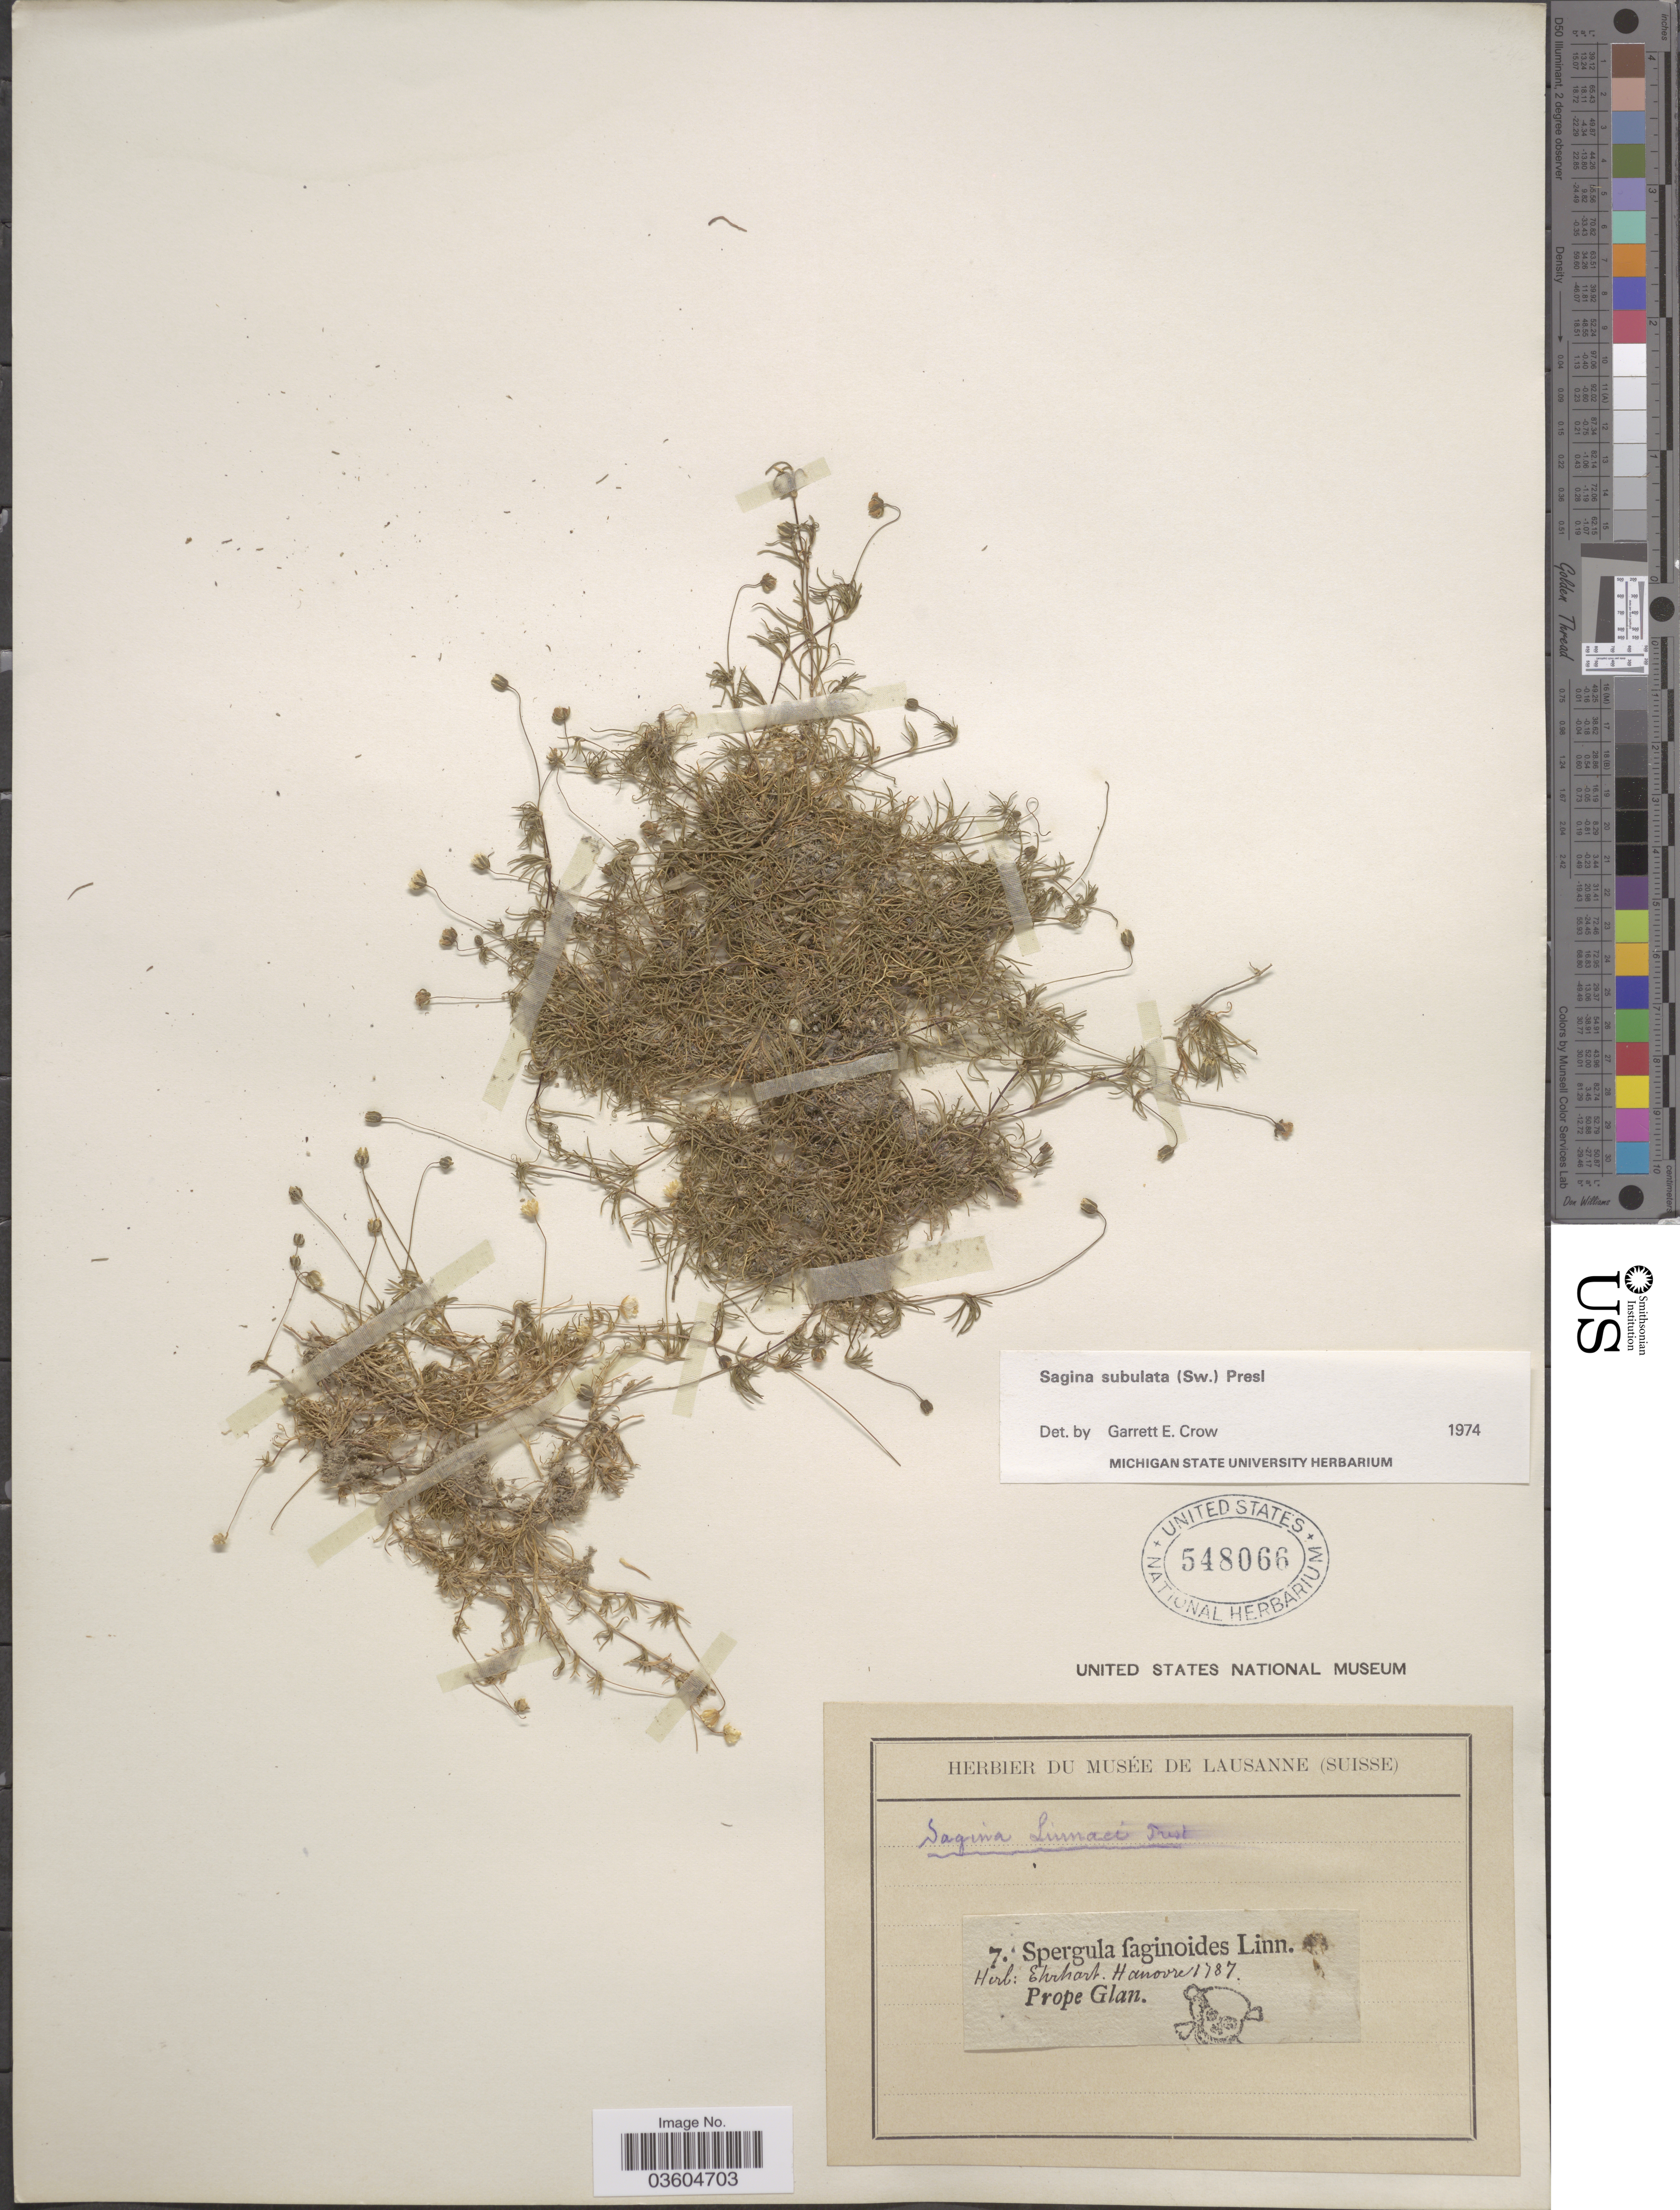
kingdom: Plantae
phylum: Tracheophyta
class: Magnoliopsida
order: Caryophyllales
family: Caryophyllaceae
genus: Sagina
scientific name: Sagina subulata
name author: (Sw.) C. Presl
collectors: Ex herb. Ehrhart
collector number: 7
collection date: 1787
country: Switzerland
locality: Prope Glan.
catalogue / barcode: US 548066